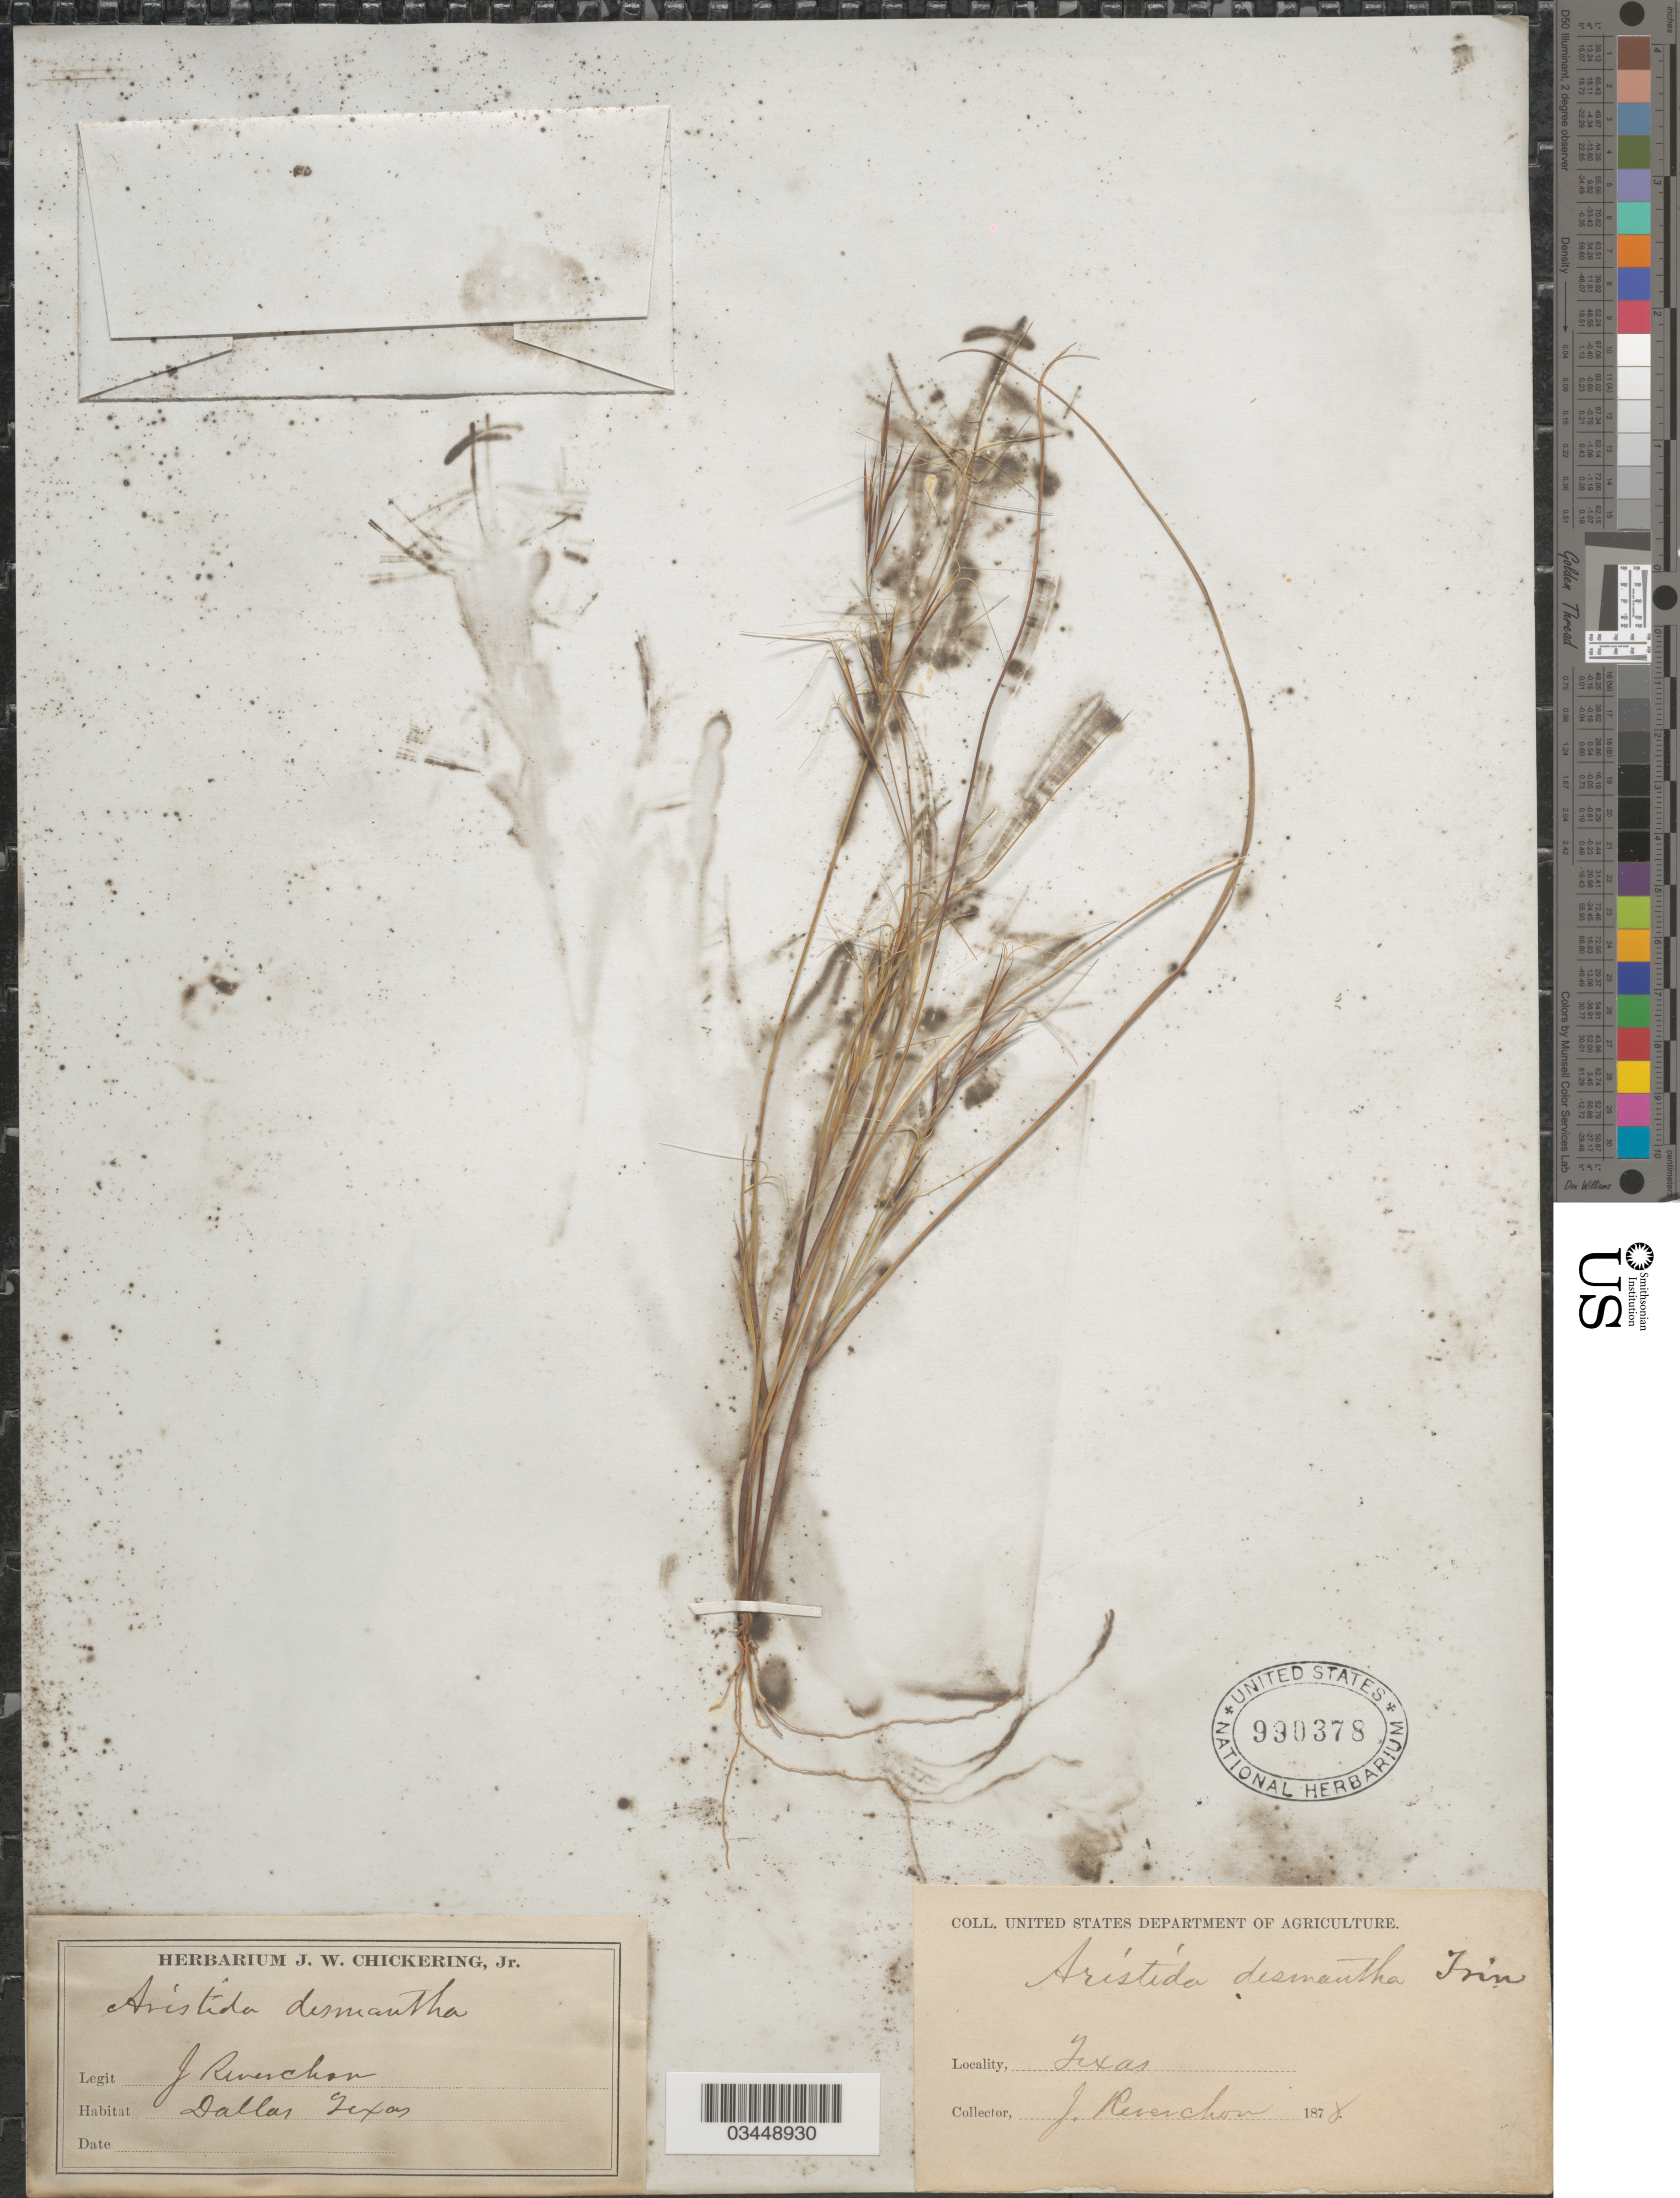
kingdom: Plantae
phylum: Tracheophyta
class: Liliopsida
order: Poales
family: Poaceae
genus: Aristida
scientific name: Aristida desmantha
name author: Trin. & Rupr.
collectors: J. Reverchon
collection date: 1878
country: United States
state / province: Texas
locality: Dallas.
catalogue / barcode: US 990378